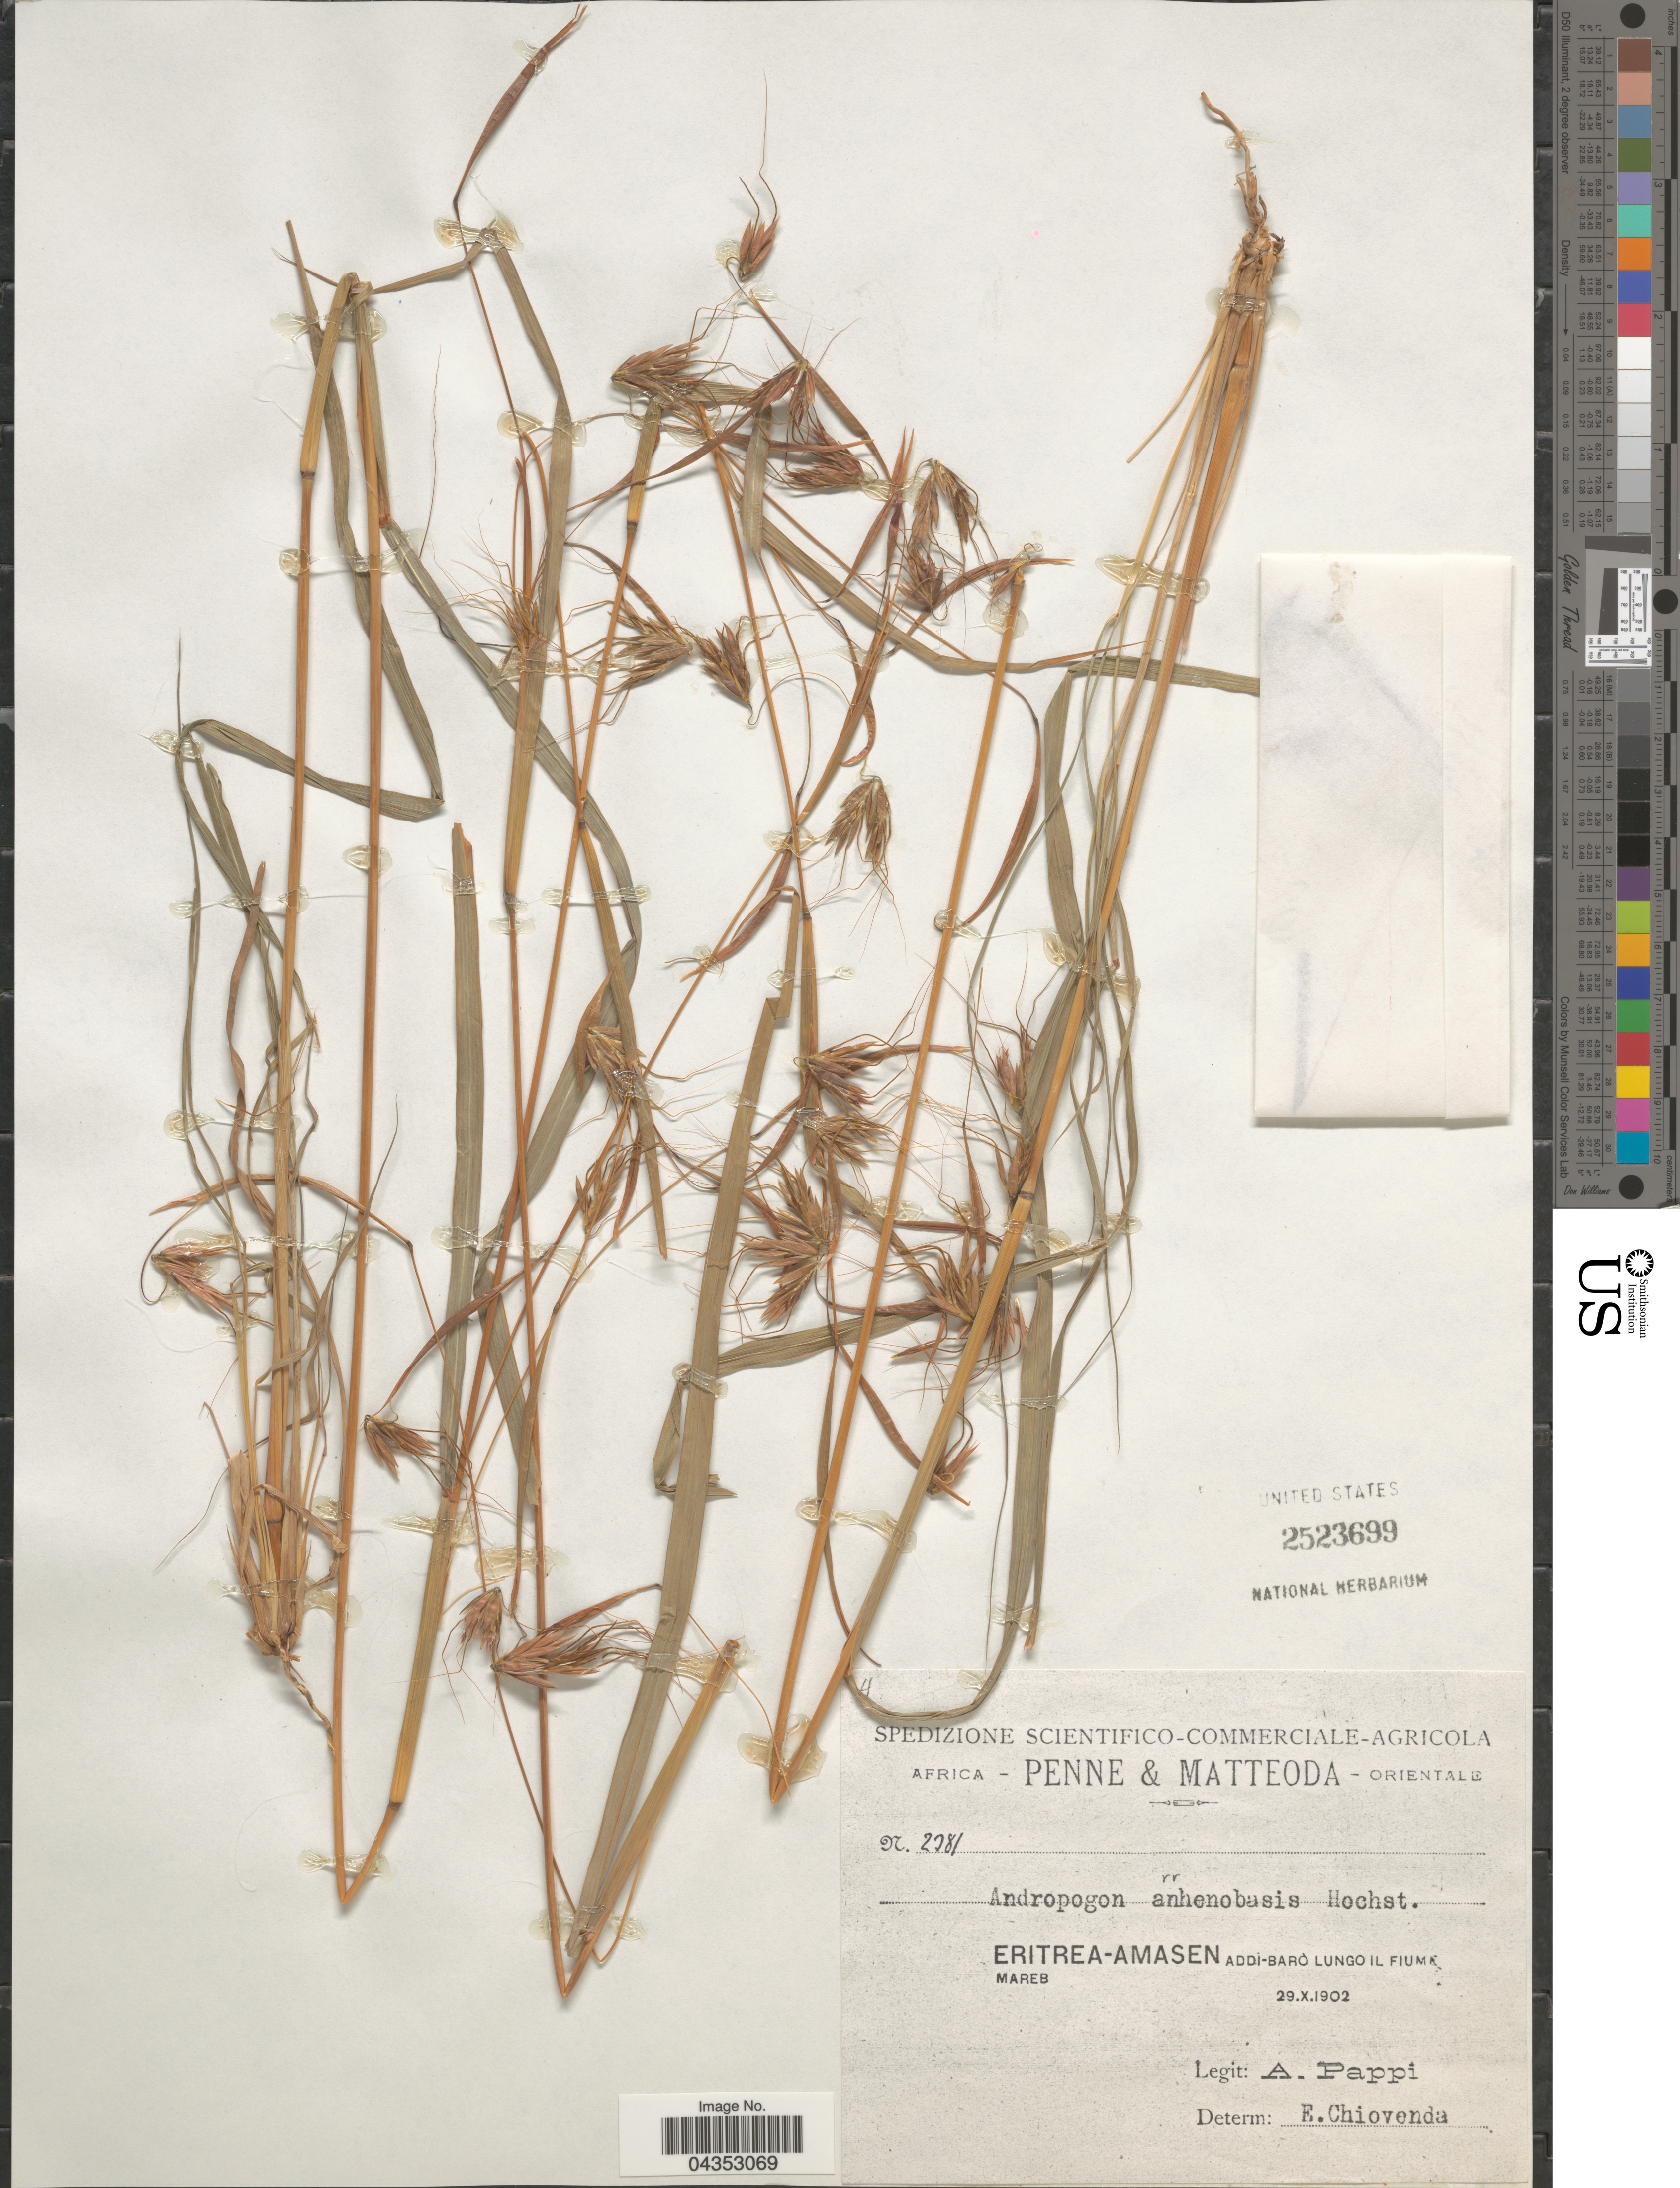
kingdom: Plantae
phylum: Tracheophyta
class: Liliopsida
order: Poales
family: Poaceae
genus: Hyparrhenia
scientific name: Hyparrhenia arrhenobasis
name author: (Hochst. ex Steud.) Stapf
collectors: A. Pappi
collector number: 2381*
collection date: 1902-10-29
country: Eritrea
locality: Africa Orientale. Amasen Addi-Barò Lungo Il Fiume Mareb.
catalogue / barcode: US 2523699